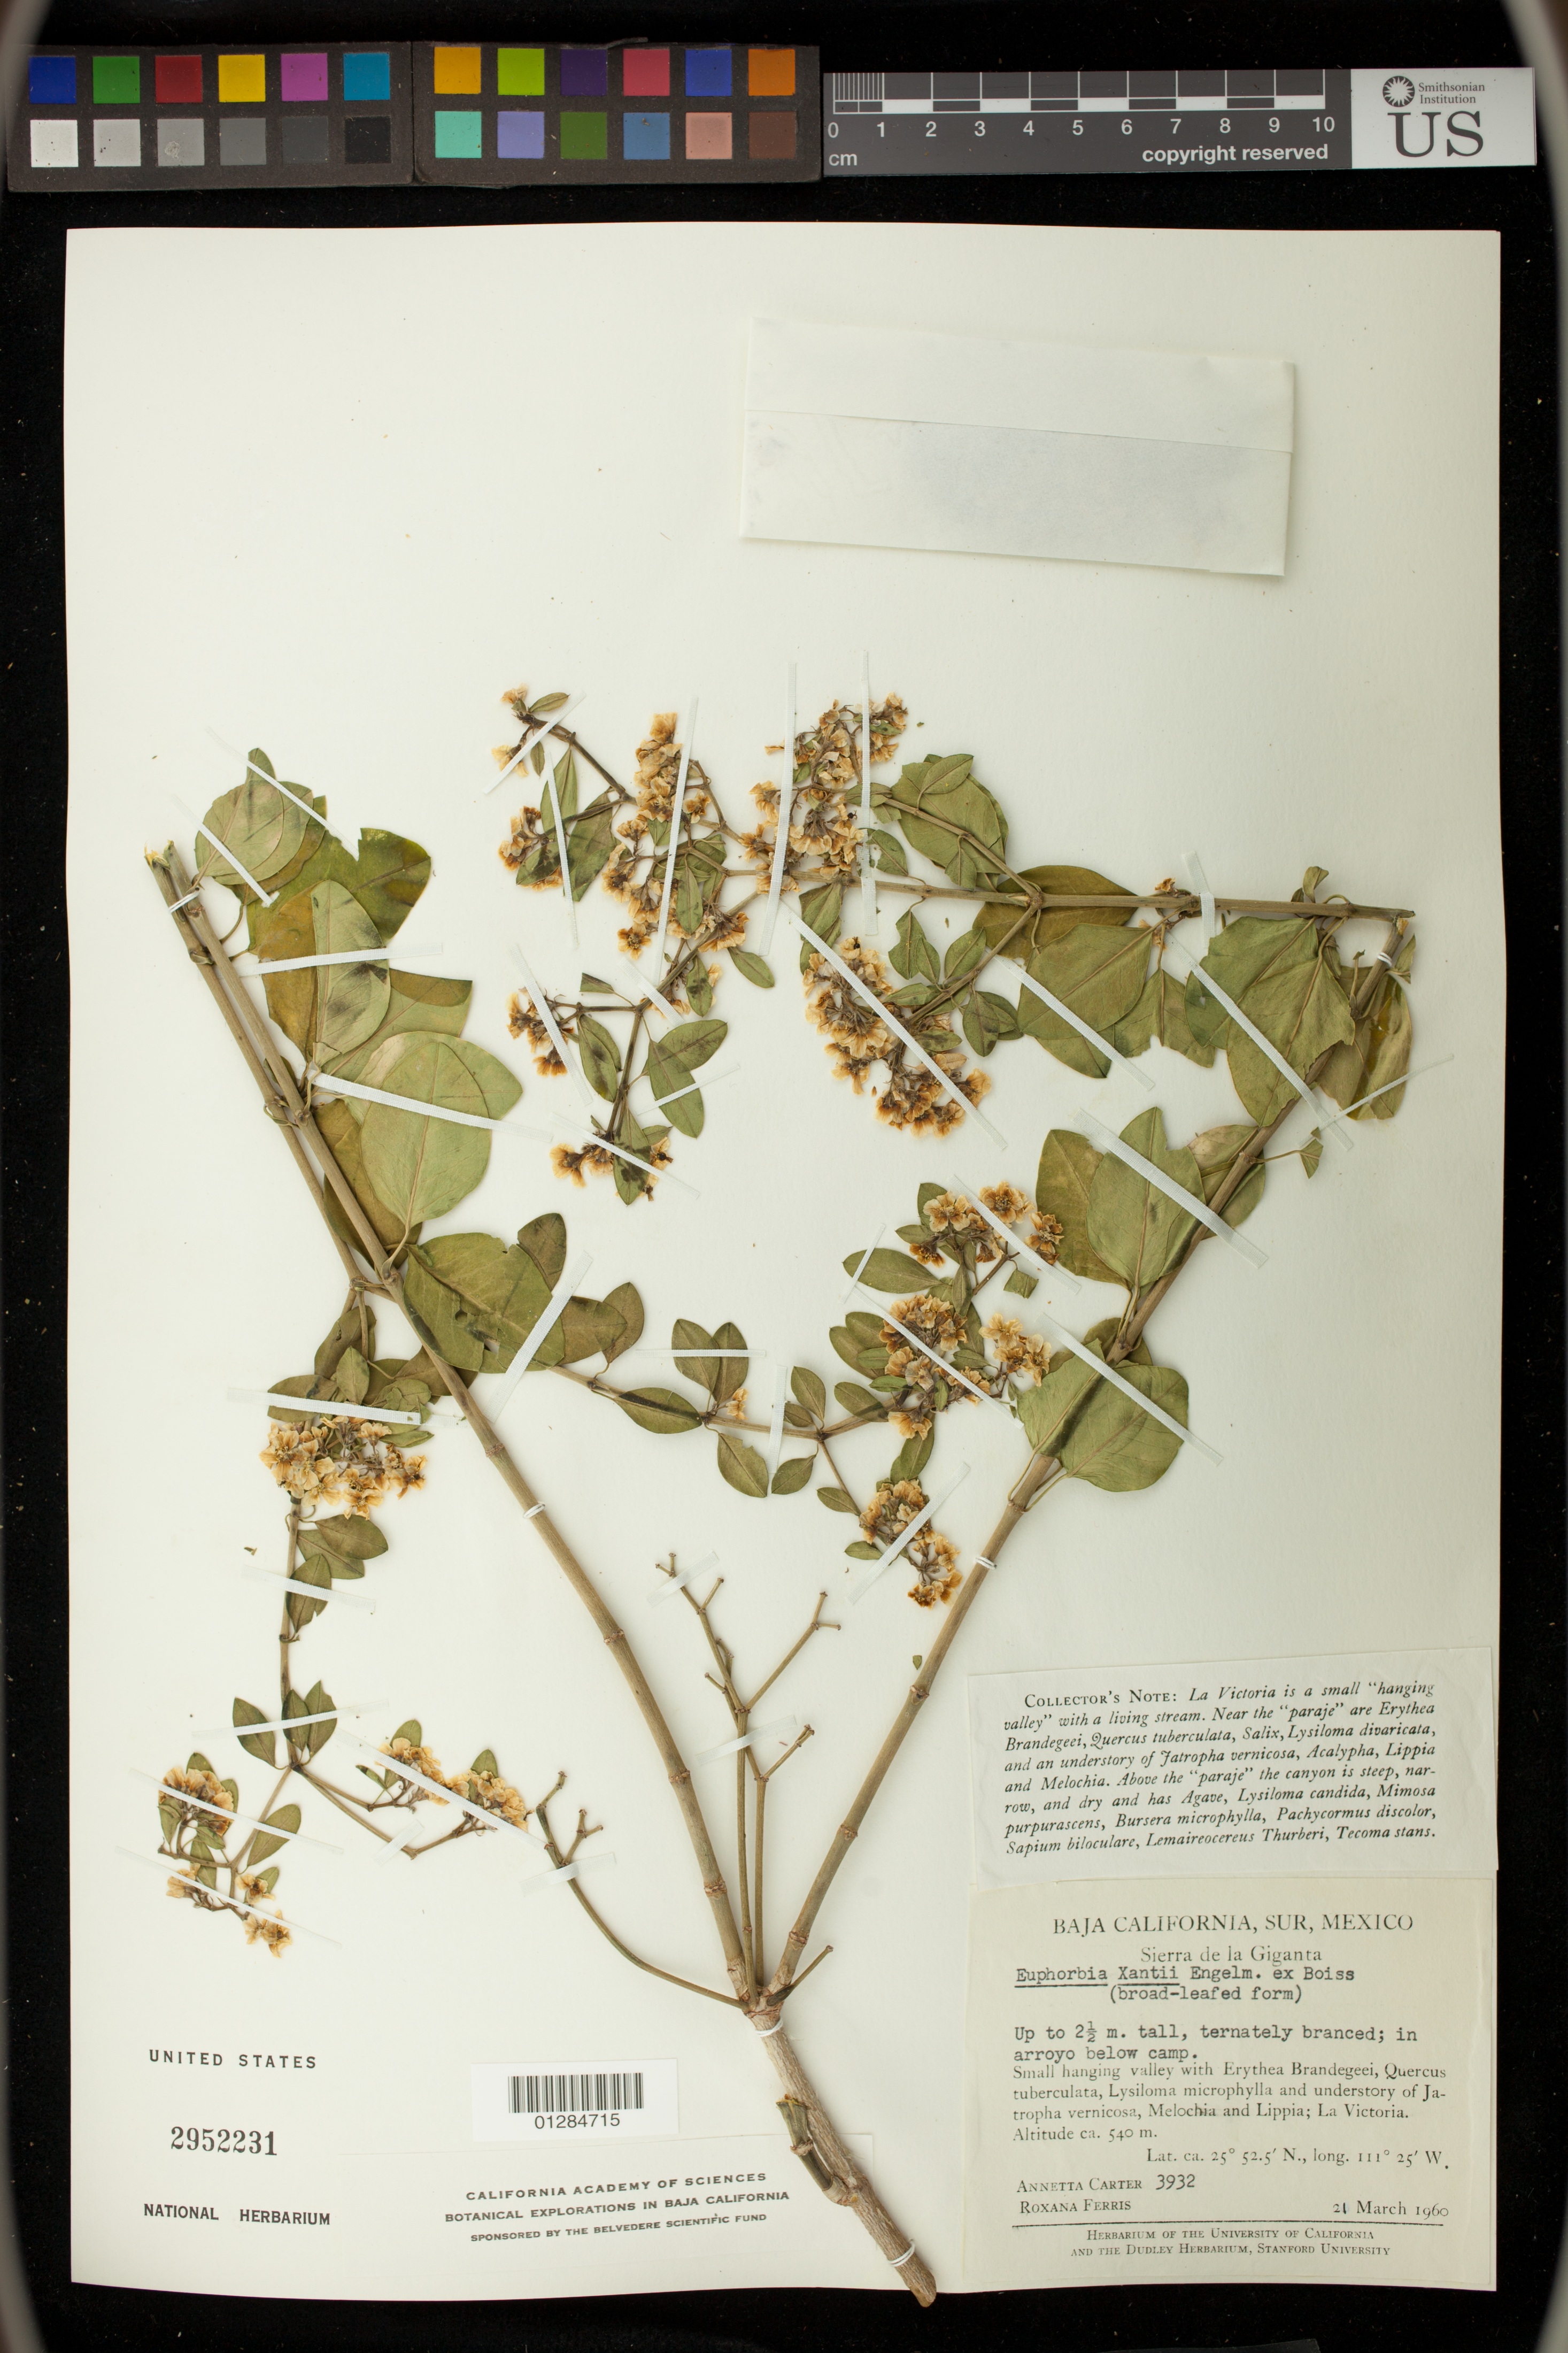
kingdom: Plantae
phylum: Tracheophyta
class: Magnoliopsida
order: Malpighiales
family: Euphorbiaceae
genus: Euphorbia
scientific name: Euphorbia xanti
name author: Engelm. ex Boiss.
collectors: A. Carter & R. S. Ferris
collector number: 3932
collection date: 1960-03-21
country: Mexico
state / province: Baja California Sur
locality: Sierra de la Giganta, La Victoria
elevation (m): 540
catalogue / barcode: US 2952231